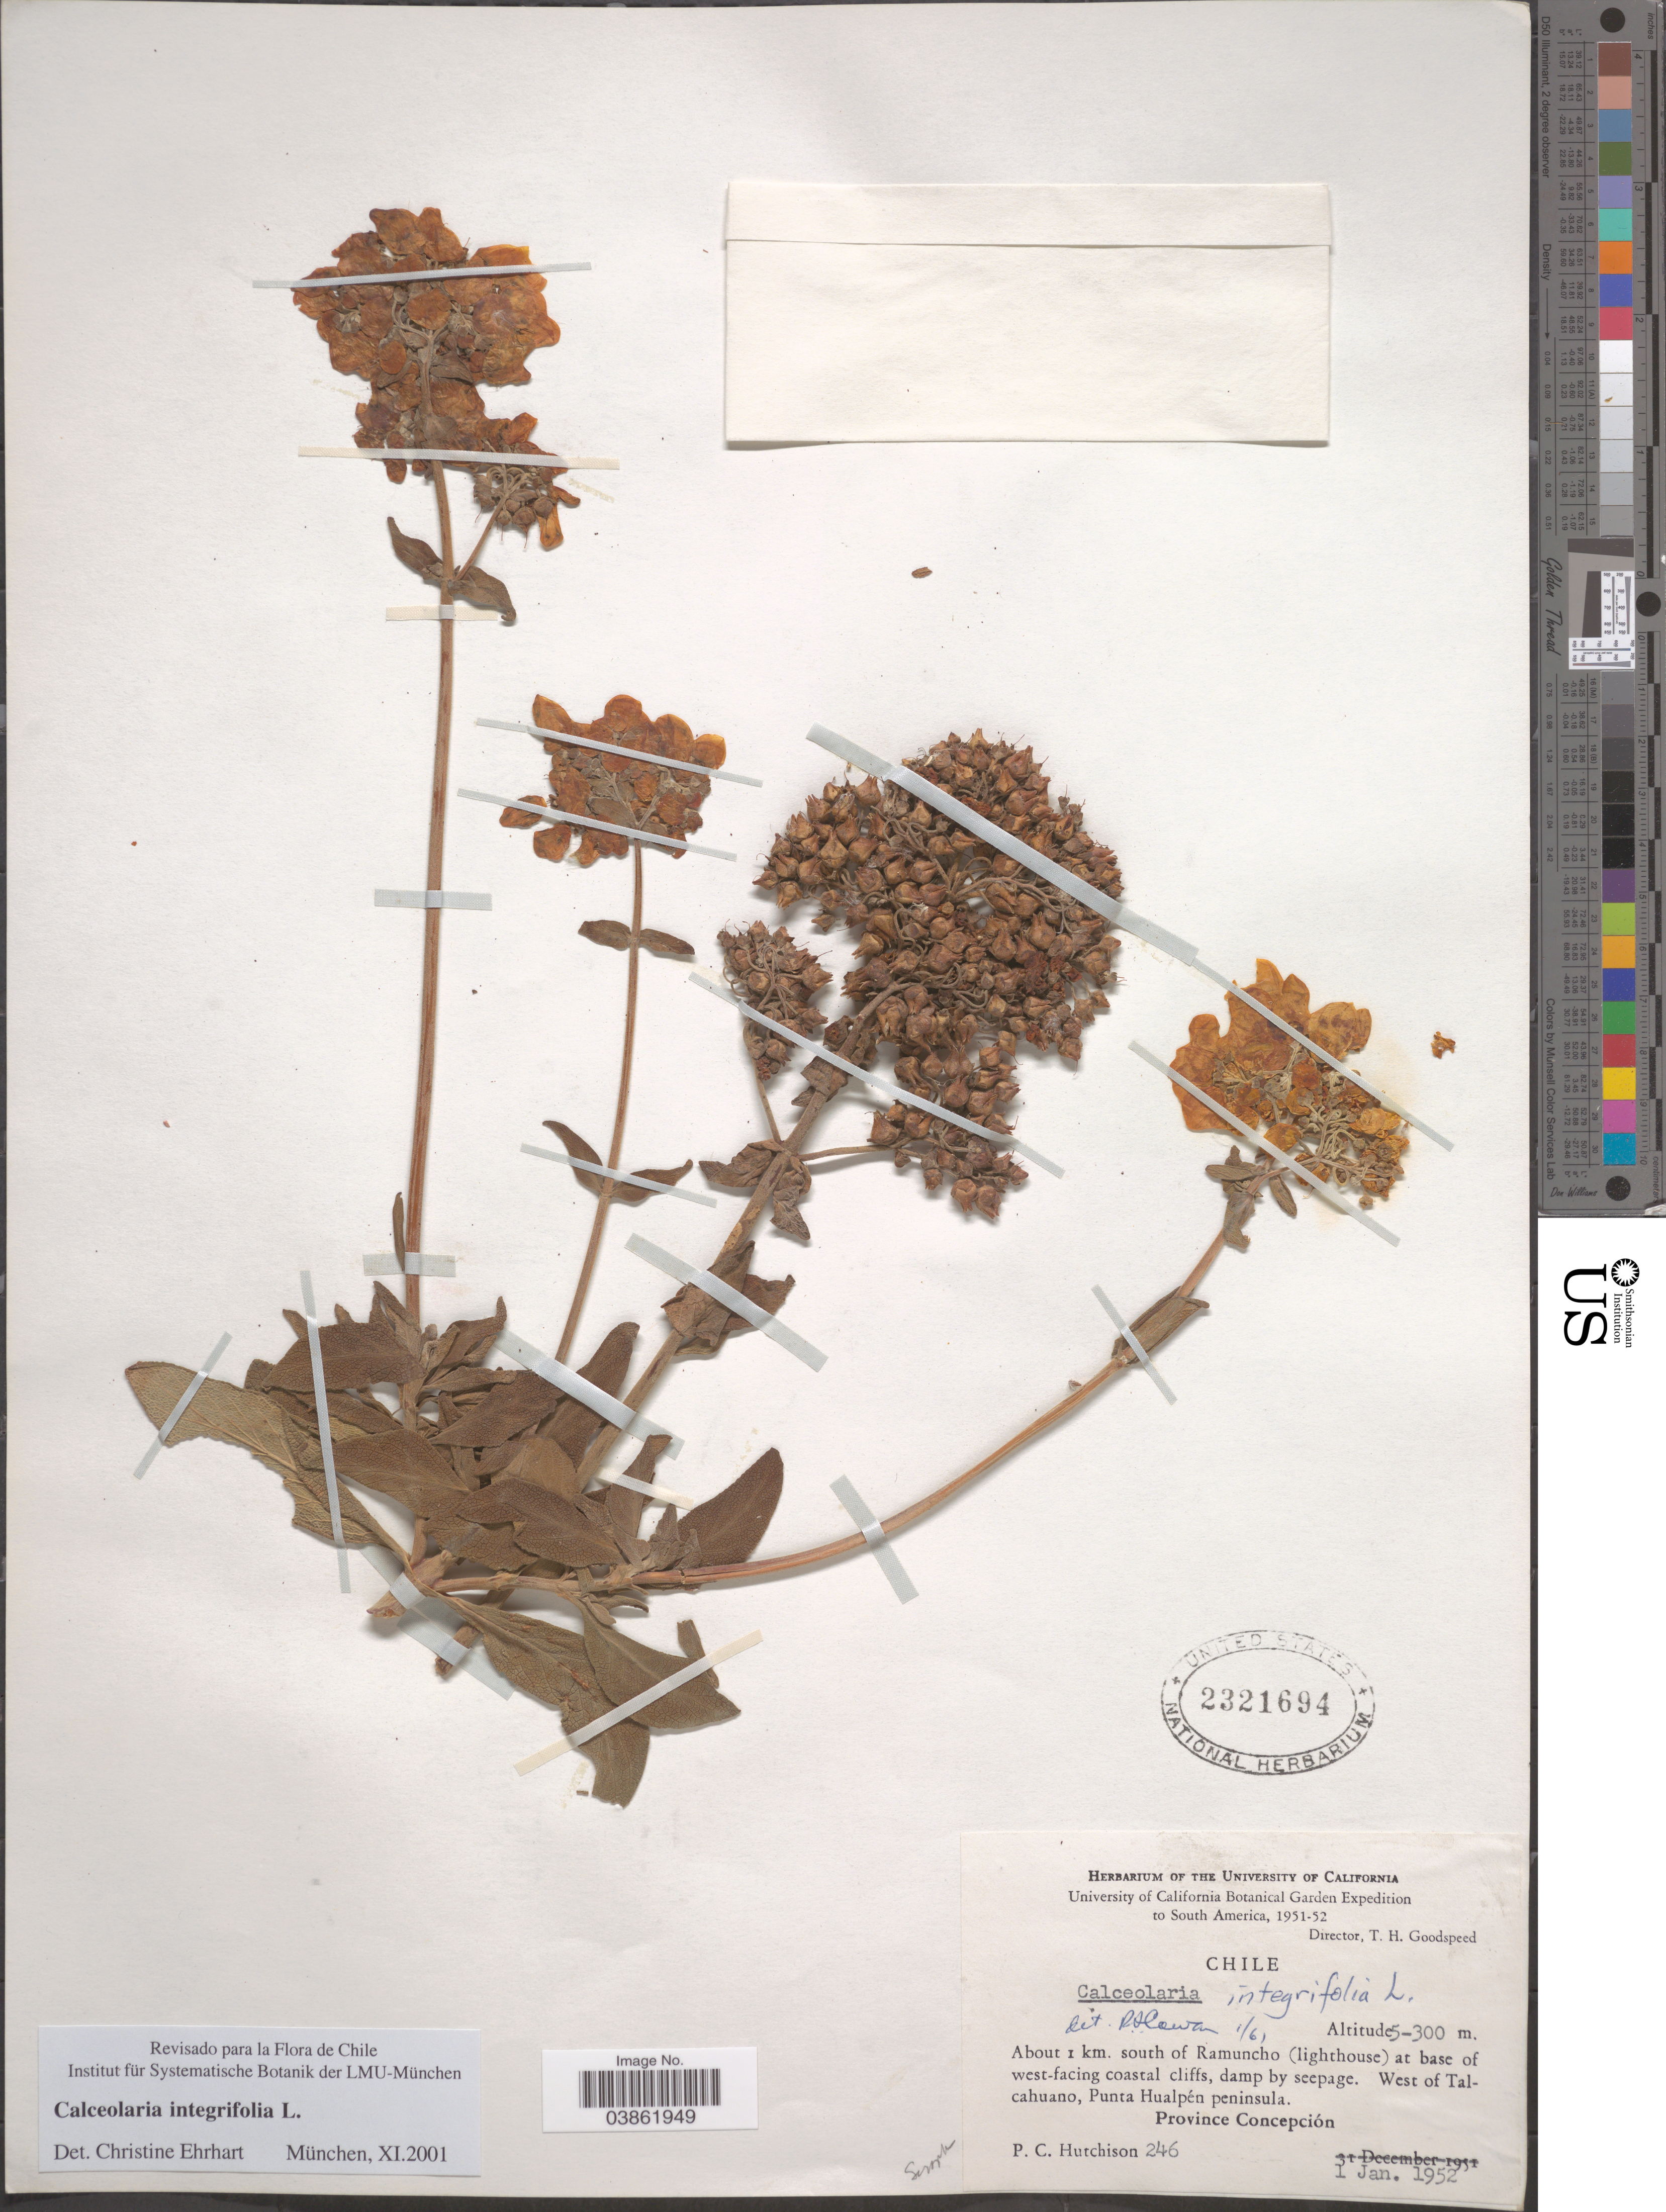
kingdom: Plantae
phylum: Tracheophyta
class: Magnoliopsida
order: Lamiales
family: Calceolariaceae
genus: Calceolaria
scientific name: Calceolaria integrifolia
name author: L.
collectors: P. C. Hutchison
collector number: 246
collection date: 1952-01-01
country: Chile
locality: About 1 km. south of Ramuncho (lighthouse) at base of west-facing coastal cliffs. West of Talcahuano, Punta Hualpén peninsula. Province Concepción.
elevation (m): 5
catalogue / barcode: US 2321694